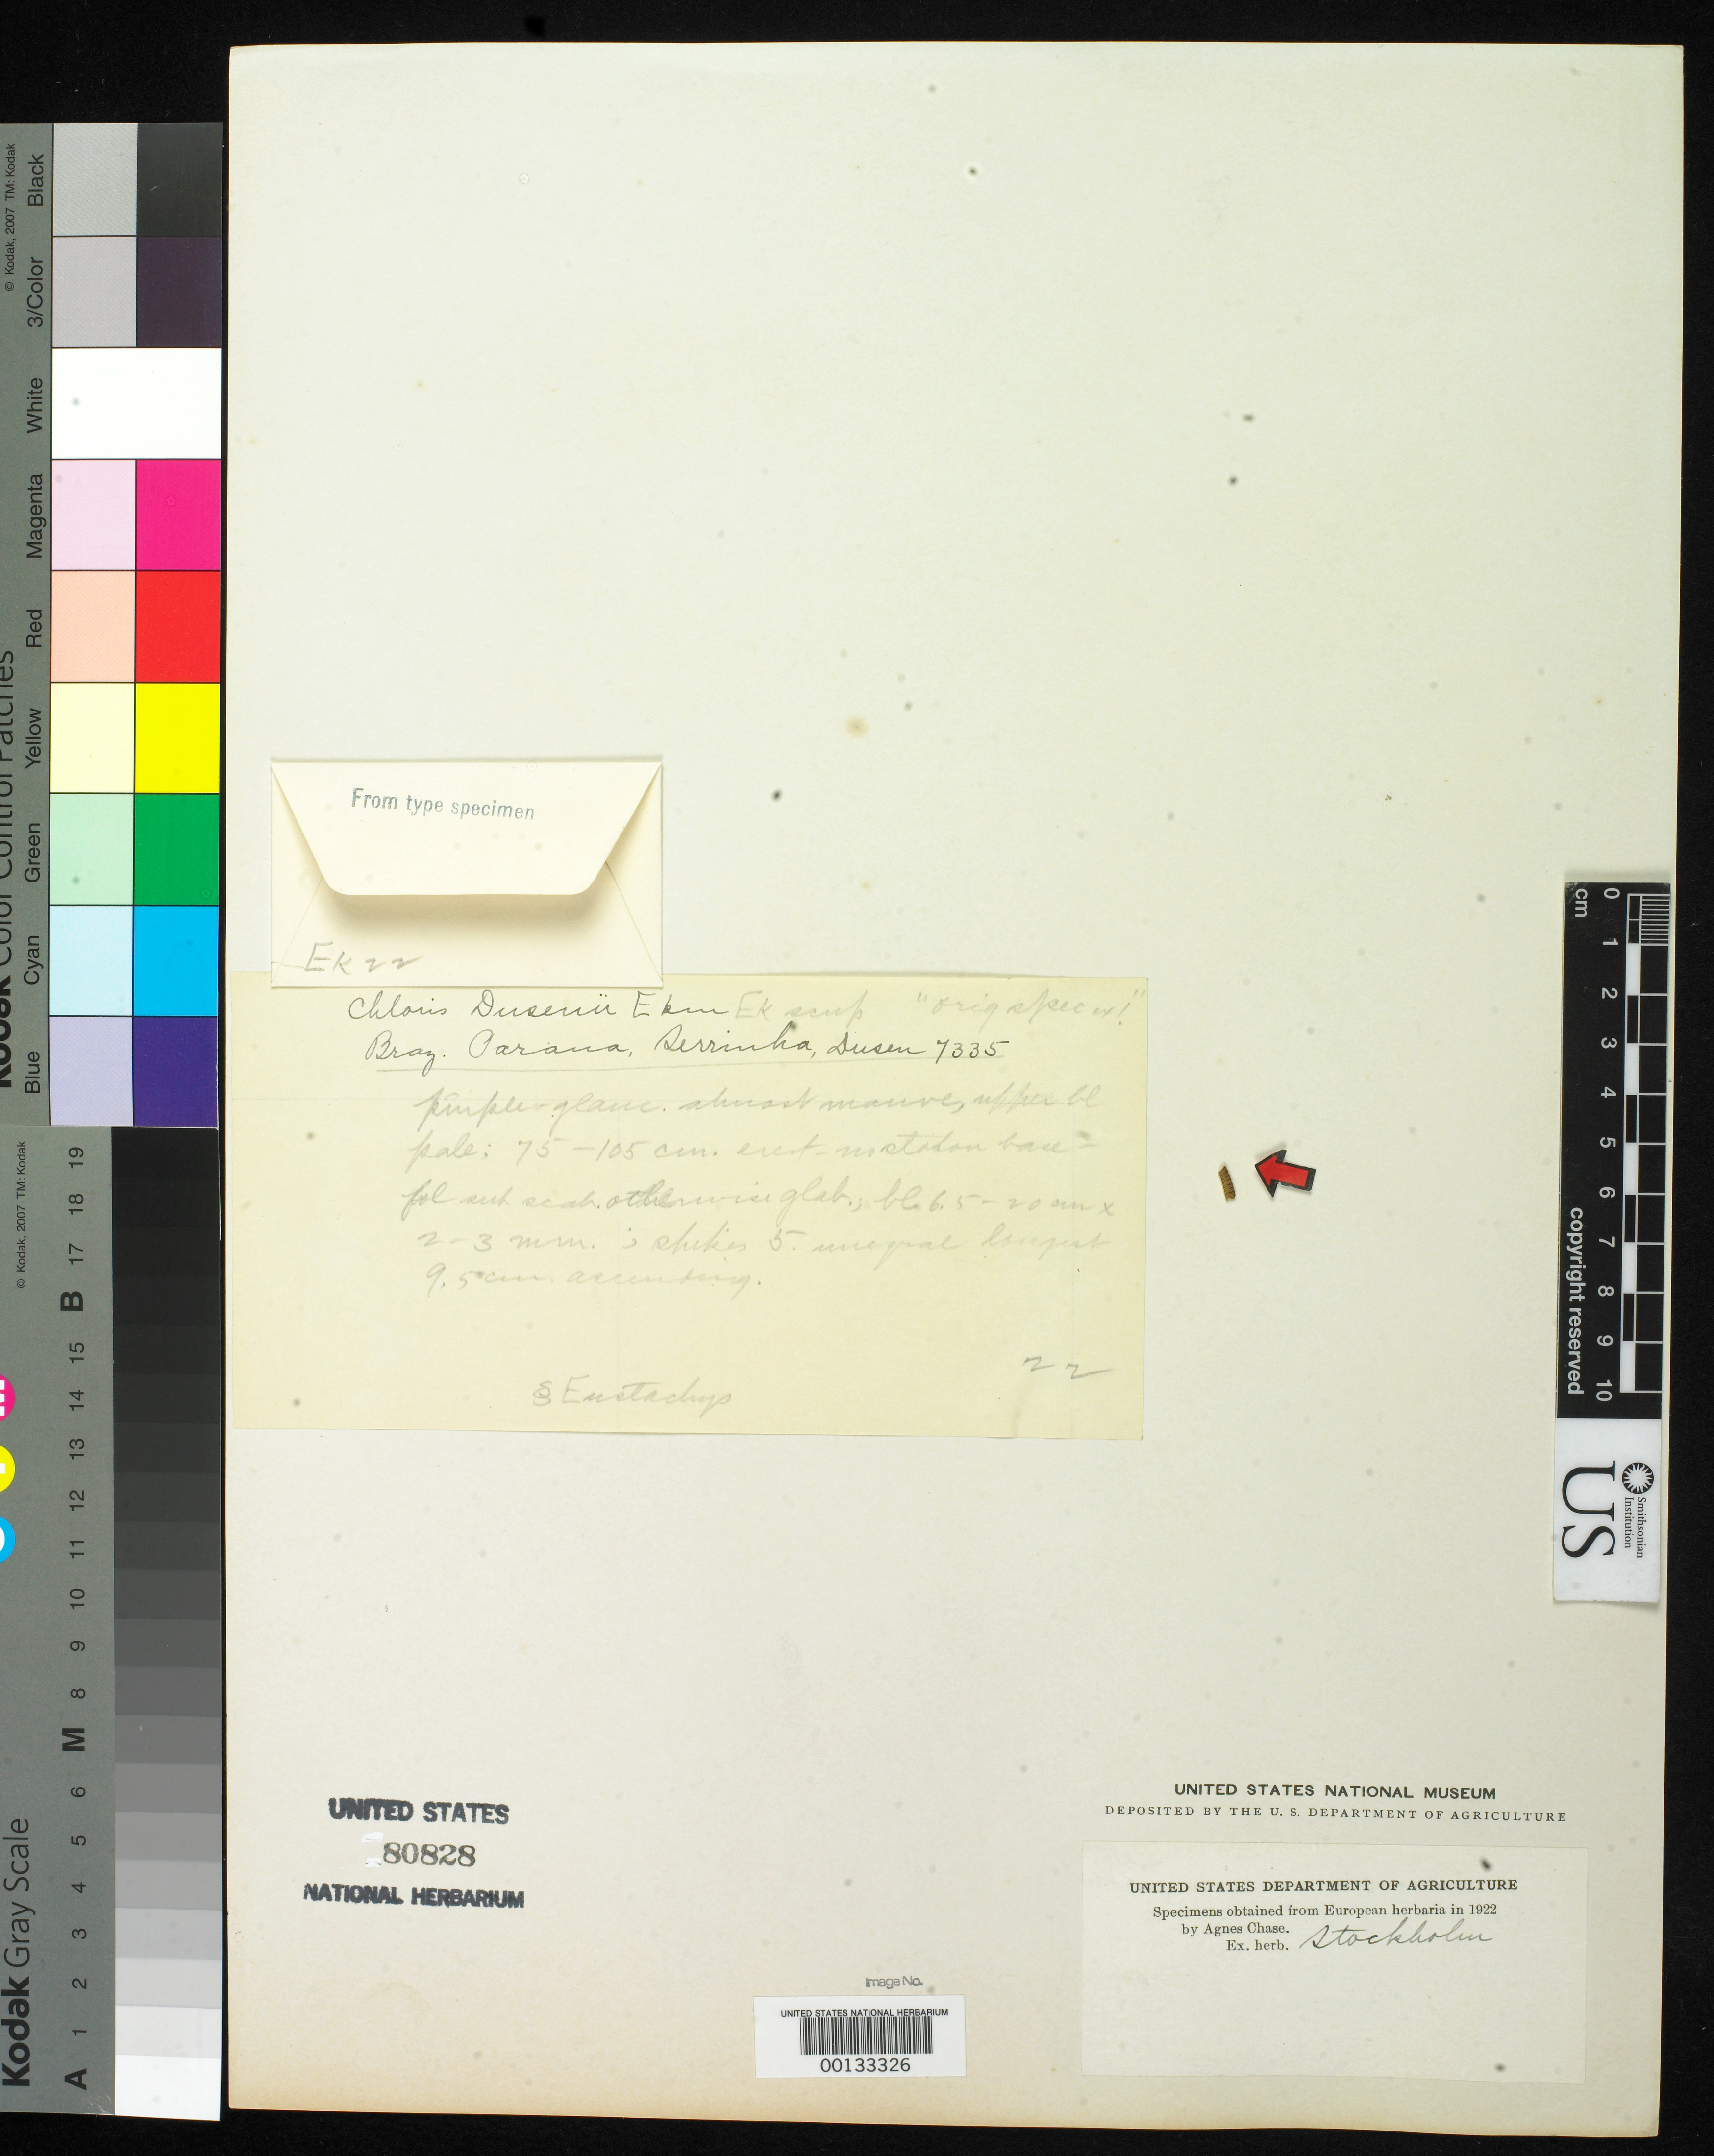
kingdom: Plantae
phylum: Tracheophyta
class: Liliopsida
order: Poales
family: Poaceae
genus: Chloris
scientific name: Chloris dusenii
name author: Ekman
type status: Type Fragment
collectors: P. Dusén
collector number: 7335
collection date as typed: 09 Dec 1908 or 12 Sep 1908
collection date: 1908-09-12 or 1908-12-09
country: Brazil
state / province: Paraná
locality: Serrinha.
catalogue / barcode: US 80828